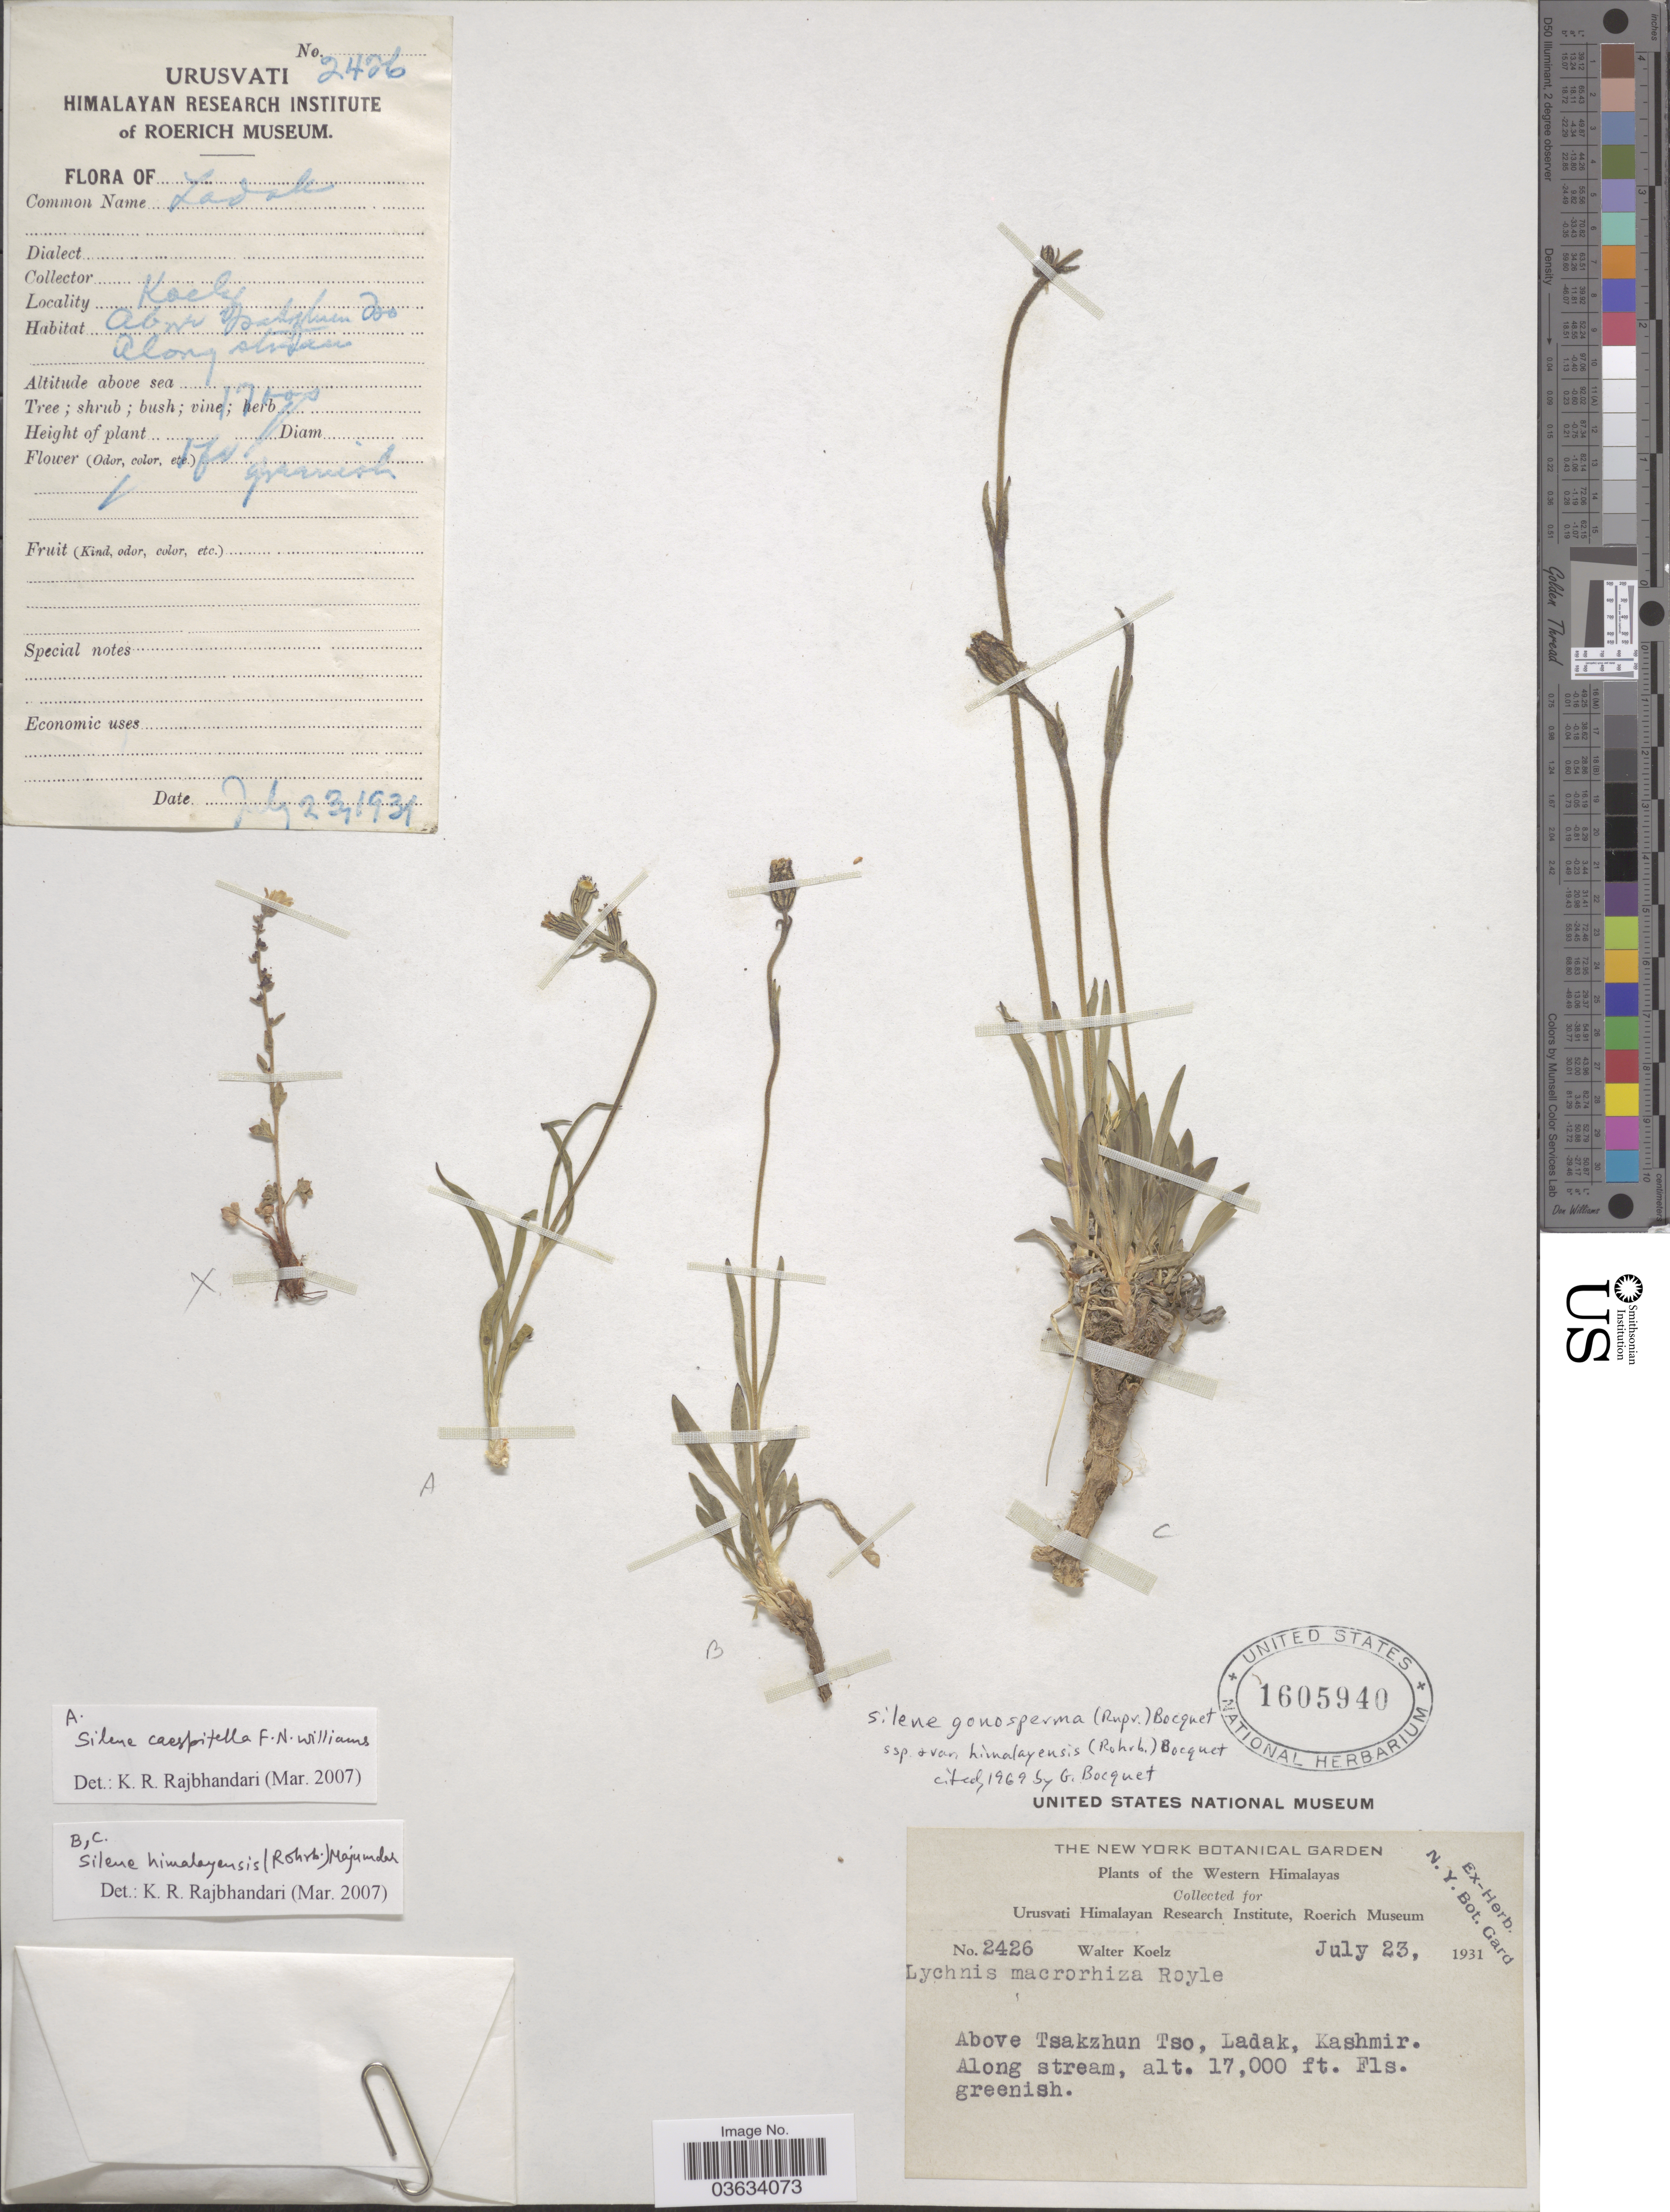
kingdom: Plantae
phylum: Tracheophyta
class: Magnoliopsida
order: Caryophyllales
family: Caryophyllaceae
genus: Silene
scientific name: Silene himalayensis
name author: (Rohrb.) Majumdar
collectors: W. N. Koelz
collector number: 2426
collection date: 1931-07-23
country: India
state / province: Ladakh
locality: Western Himalayas. Above Tsakzhun Tso, Ladak, Kashmir.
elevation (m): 5182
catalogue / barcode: US 1605940